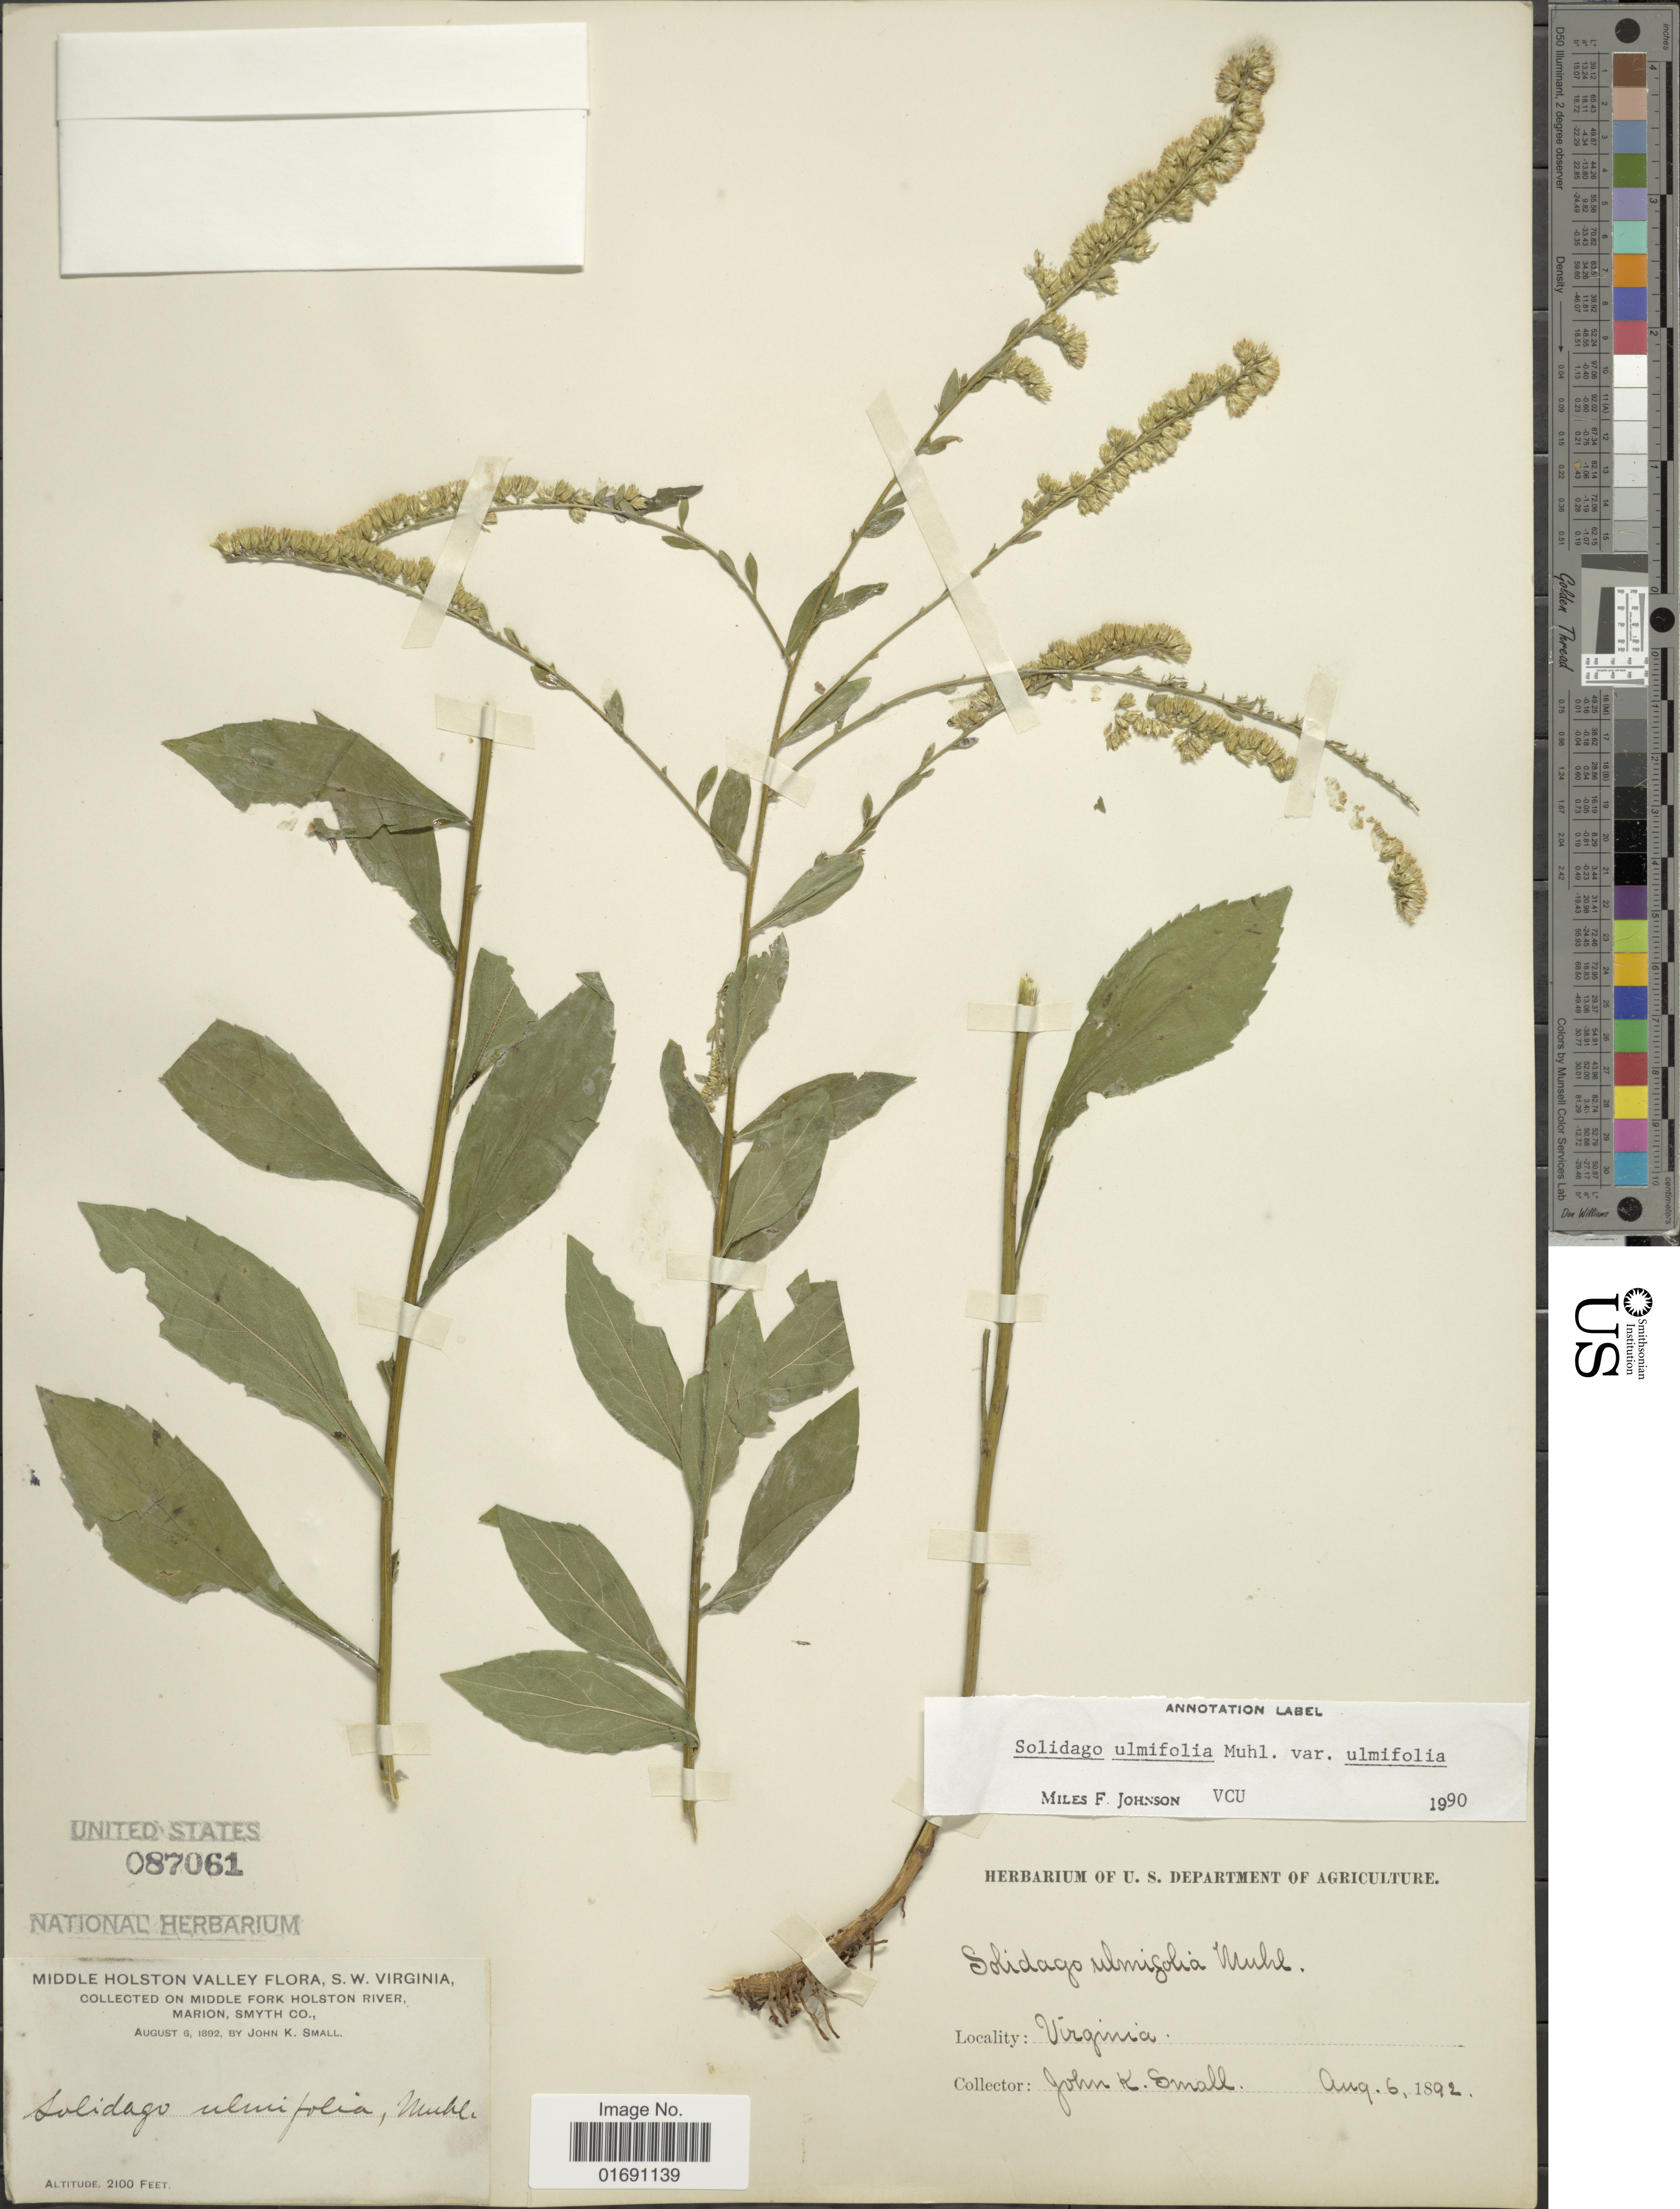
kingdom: Plantae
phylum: Tracheophyta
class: Magnoliopsida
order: Asterales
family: Asteraceae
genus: Solidago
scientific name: Solidago ulmifolia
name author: Muhl. ex Willd.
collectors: J. K. Small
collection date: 1892-08-06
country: United States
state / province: Virginia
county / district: Smyth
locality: Middle Holston Valley, S. W. Virginia, on Middle Fork Holston River, Marion, Smyth Co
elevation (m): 640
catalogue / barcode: US 87061